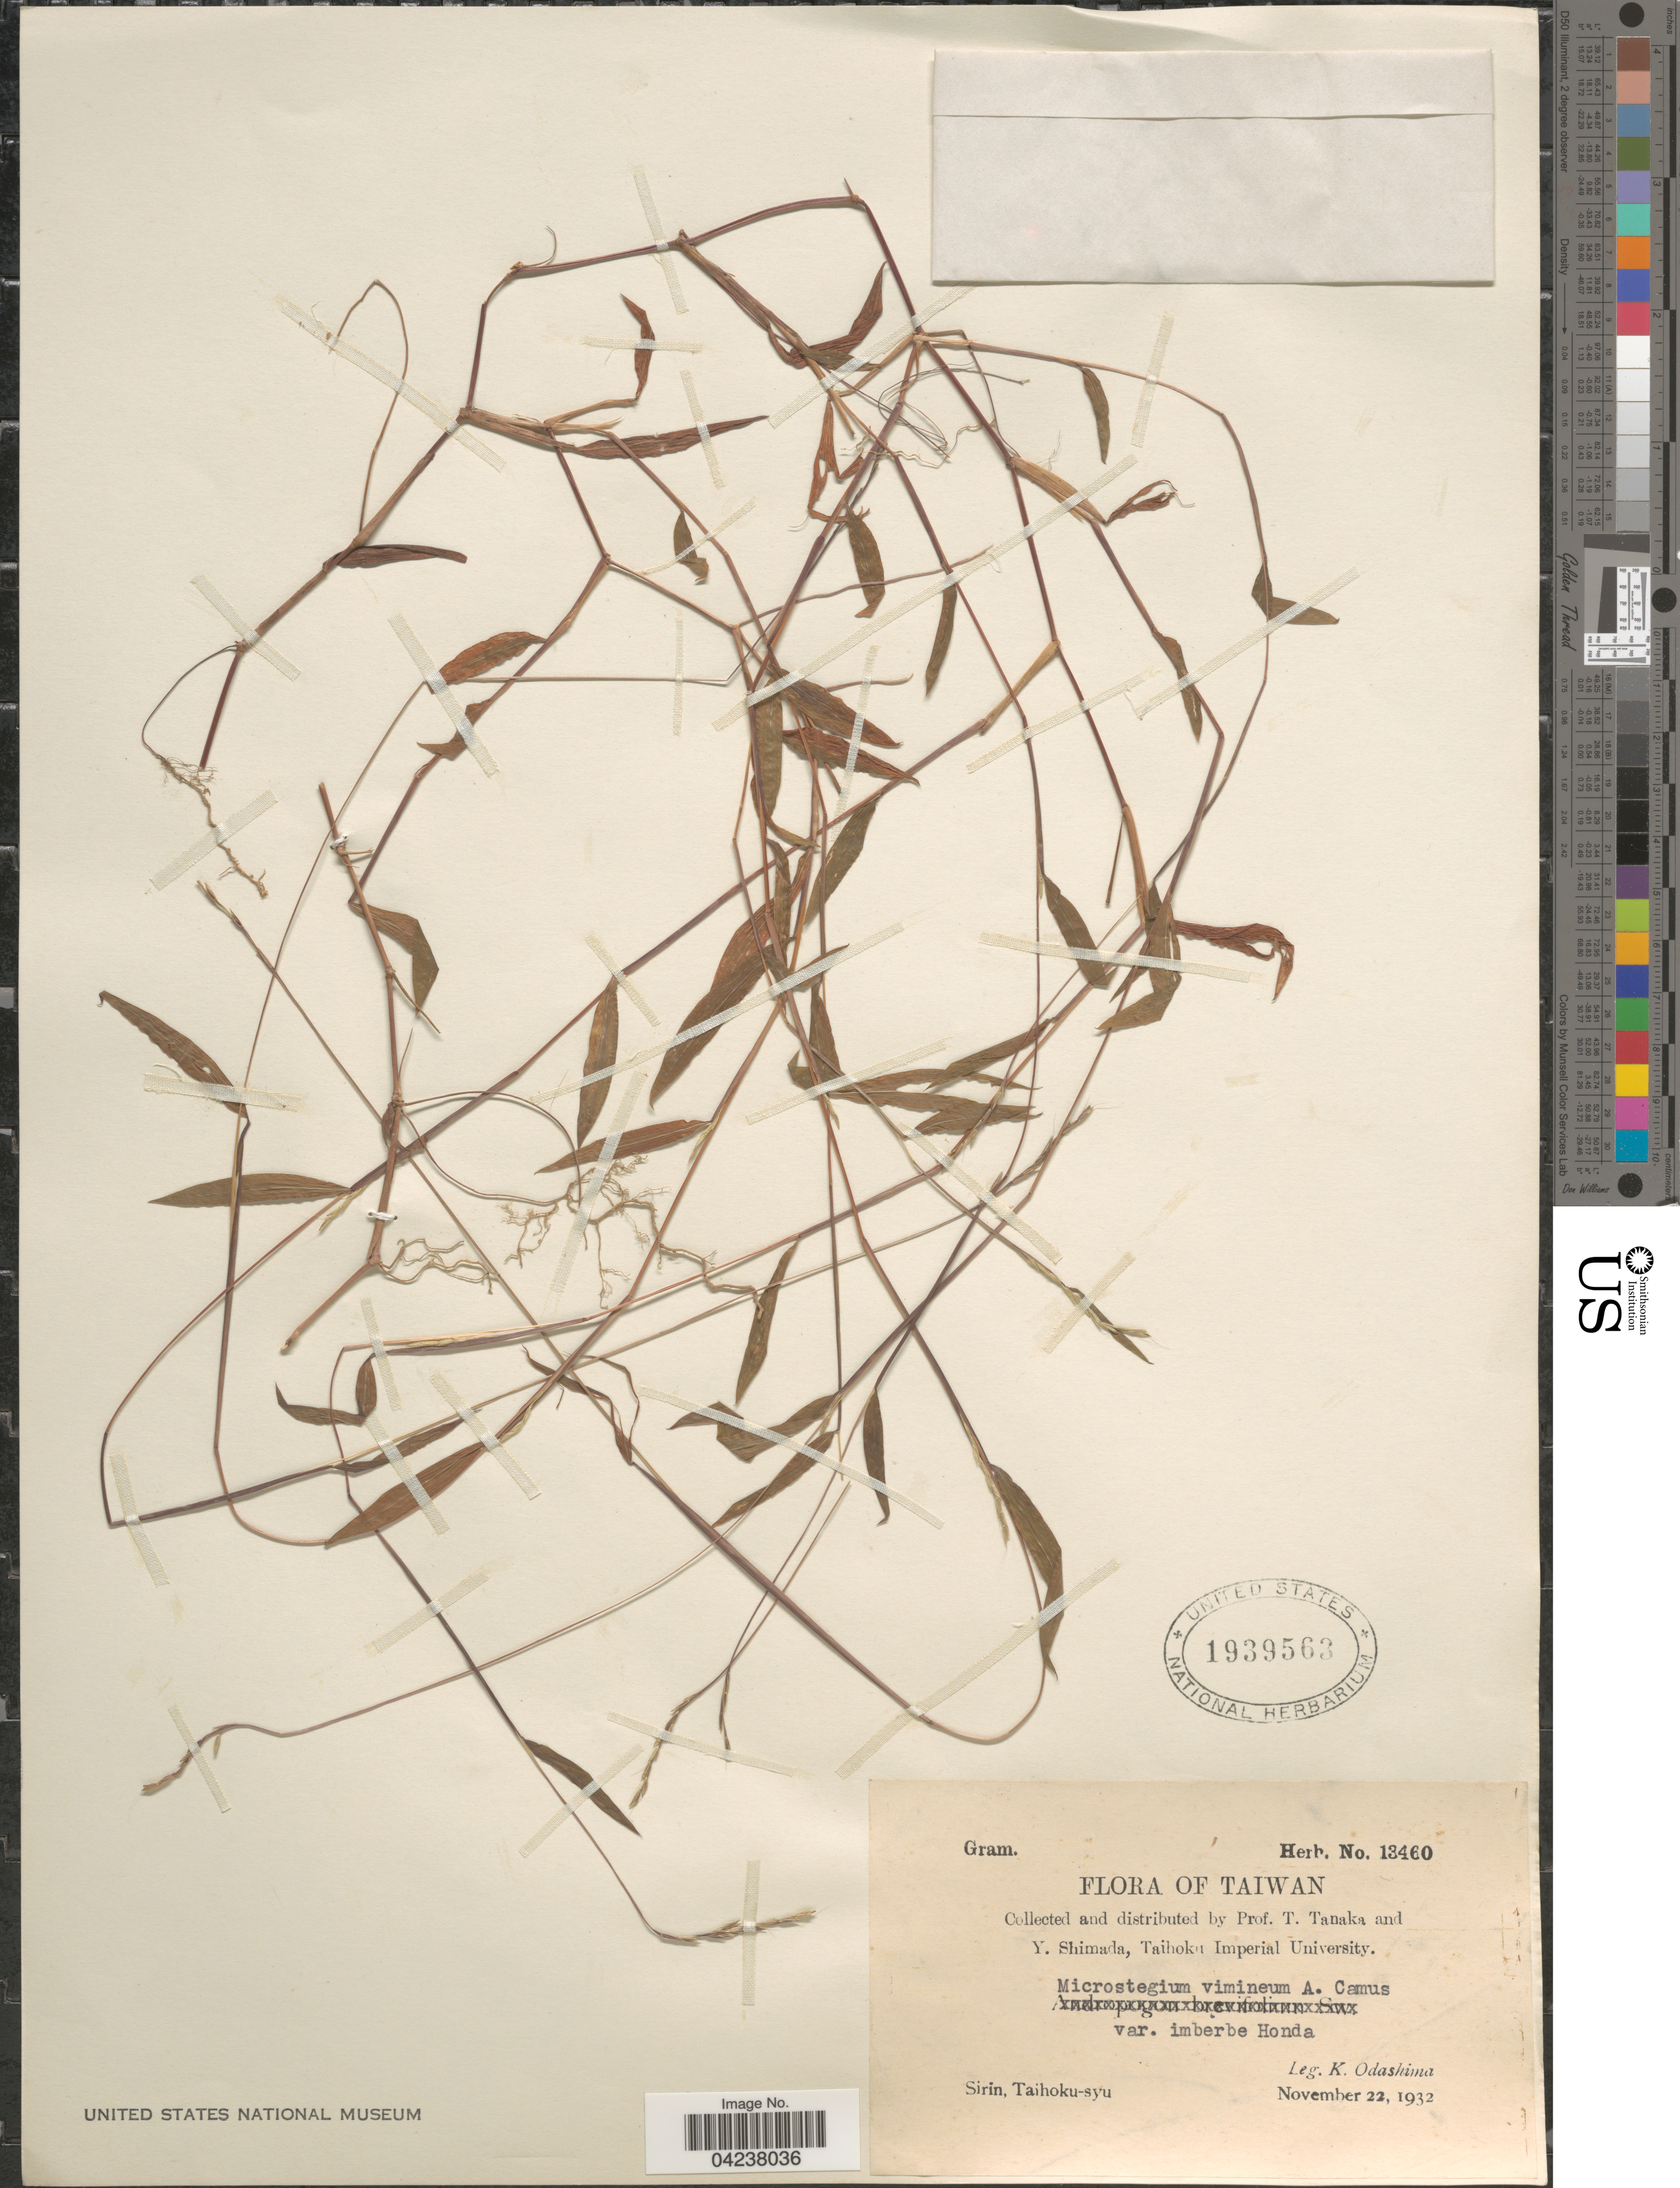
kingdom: Plantae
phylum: Tracheophyta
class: Liliopsida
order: Poales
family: Poaceae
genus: Microstegium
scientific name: Microstegium vimineum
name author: (Trin.) A. Camus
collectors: K. Odashima & Y. Shimada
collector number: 13460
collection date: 1932-11-22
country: Taiwan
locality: Sirin, Taihoku-syu.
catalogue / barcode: US 1939563